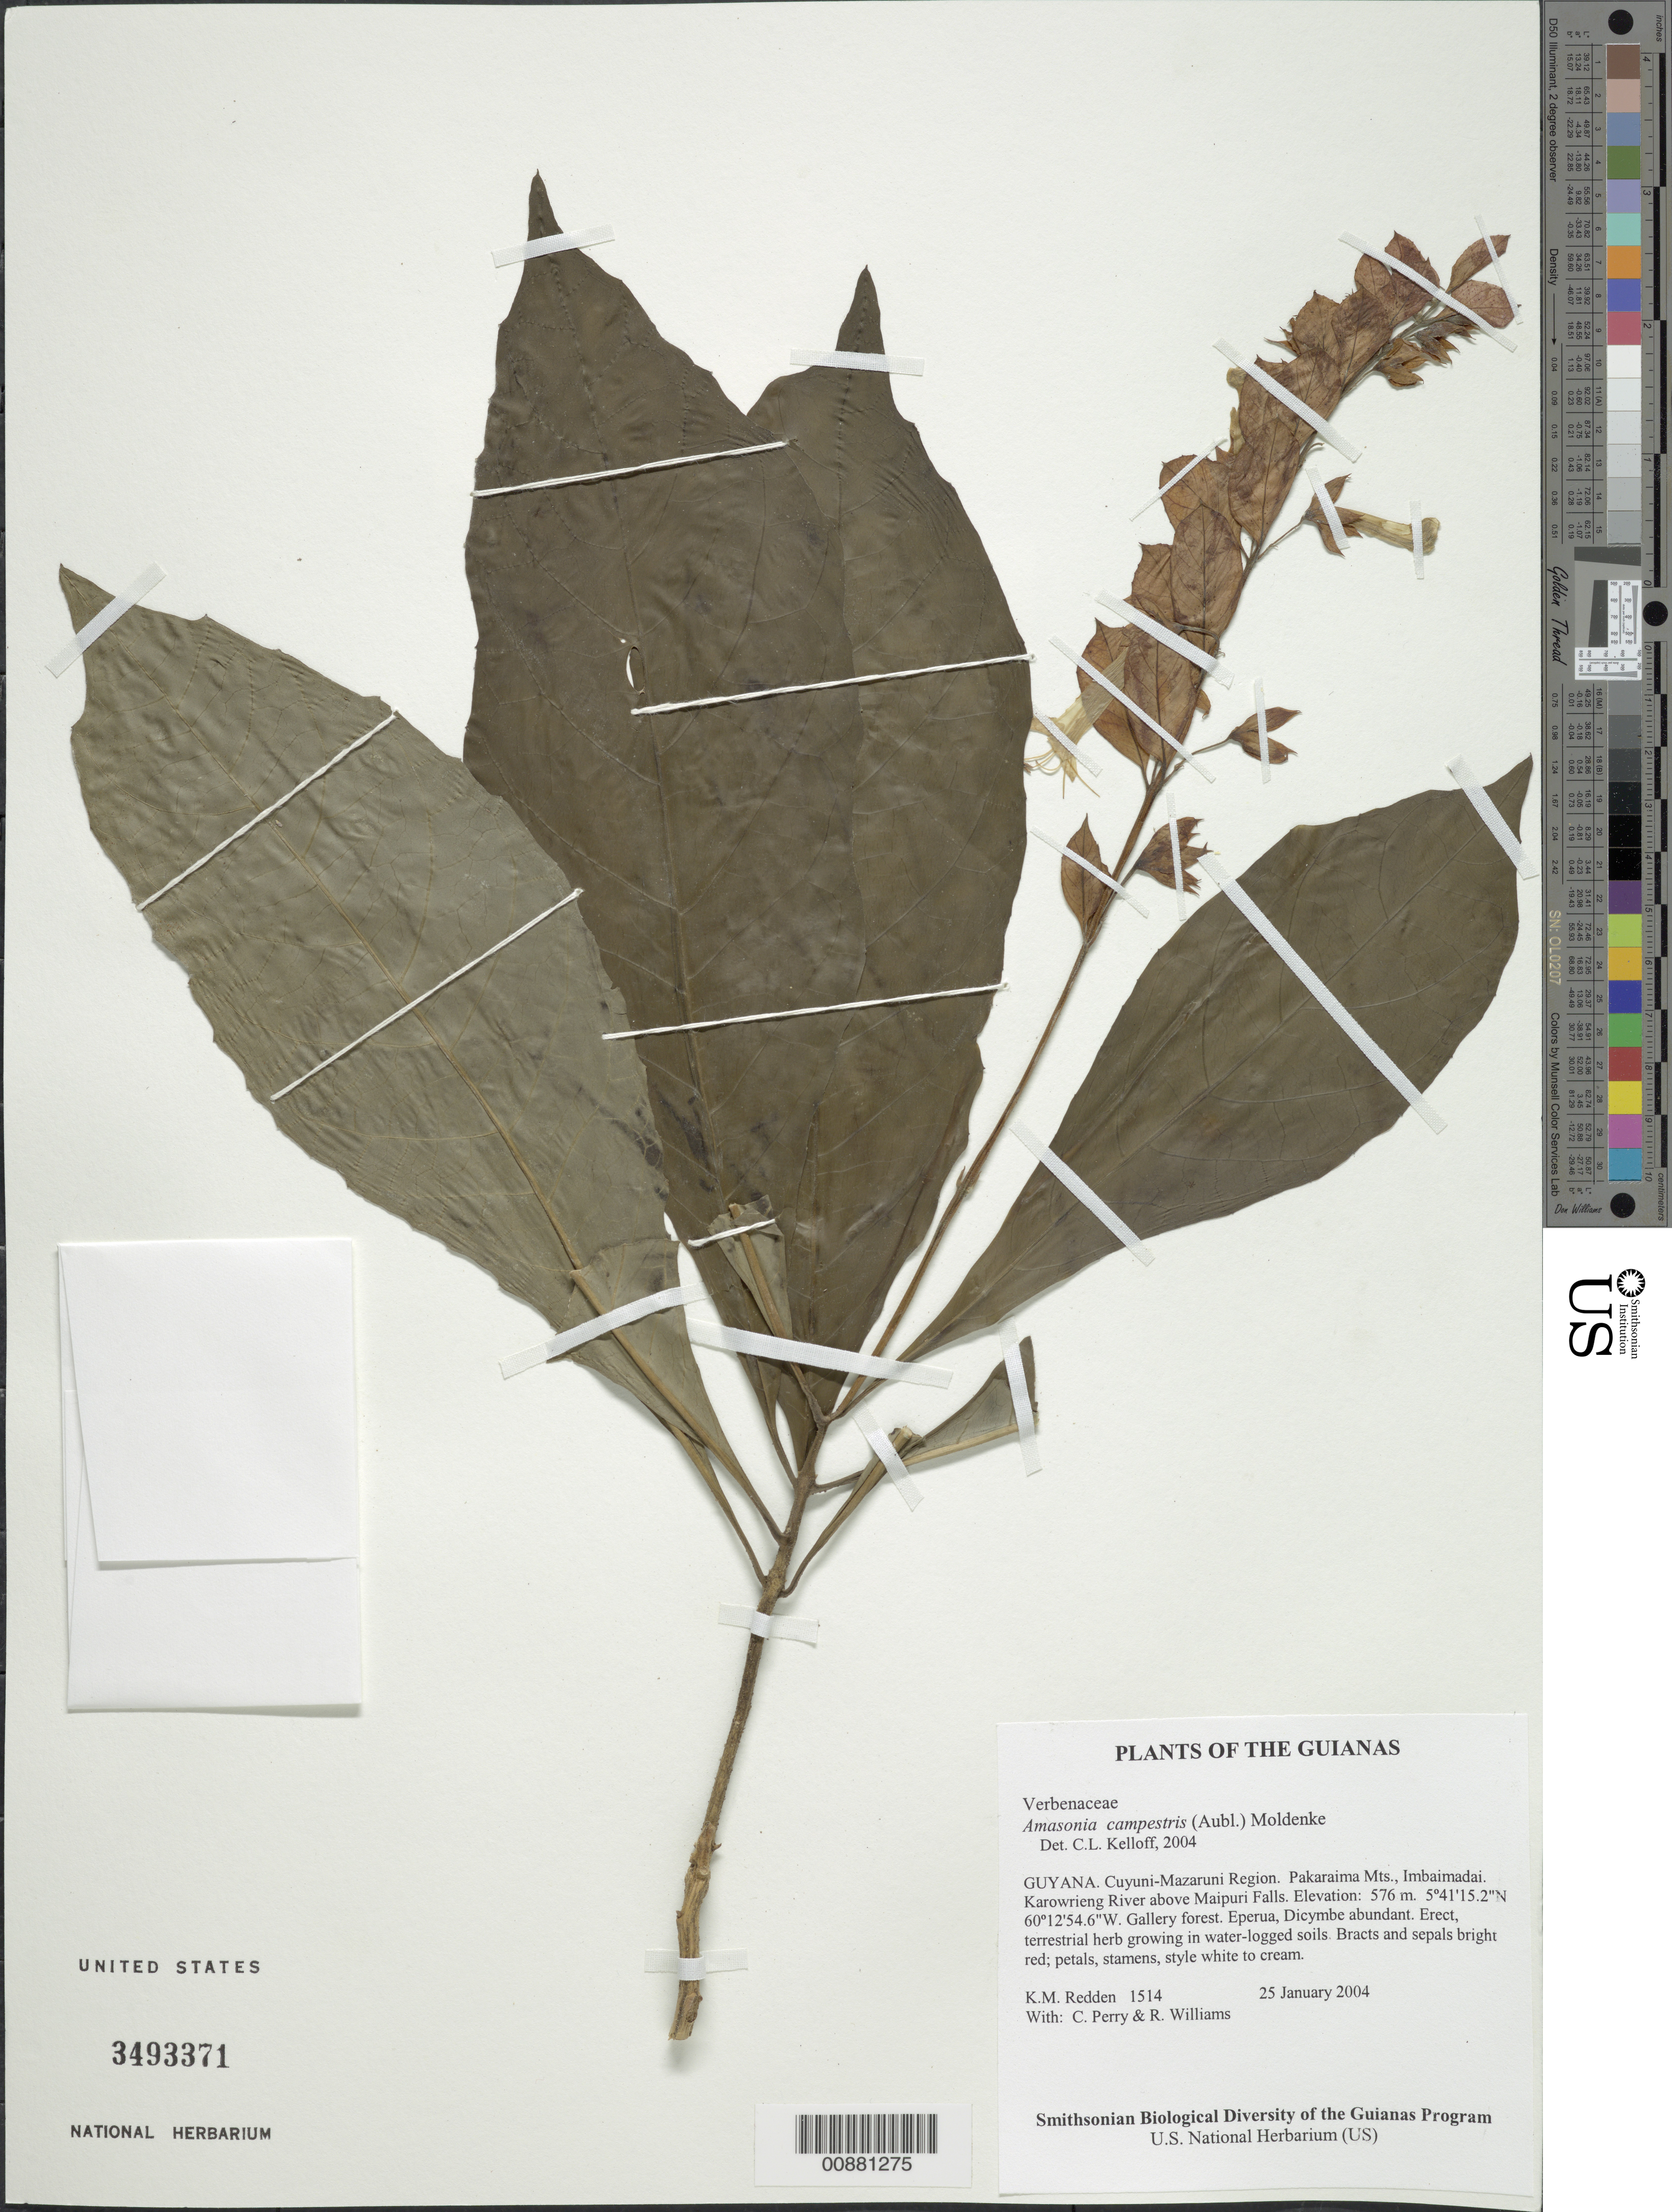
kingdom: Plantae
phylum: Tracheophyta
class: Magnoliopsida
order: Lamiales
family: Lamiaceae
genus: Amasonia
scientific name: Amasonia campestris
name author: (Aubl.) Moldenke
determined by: Kelloff, Carol L., (US), Smithsonian Institution - National Museum of Natural History (UNITED STATES)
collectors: K. M. Redden, C. Perry & R. Williams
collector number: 1514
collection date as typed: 25 January 2004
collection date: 2004-01-25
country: Guyana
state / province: Cuyuni-Mazaruni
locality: Pakaraima Mts., Imbaimadai. Karowrieng River above Maipuri Falls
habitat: Gallery forest. Eperua, Dicymbe abundant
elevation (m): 576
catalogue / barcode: US 3493371